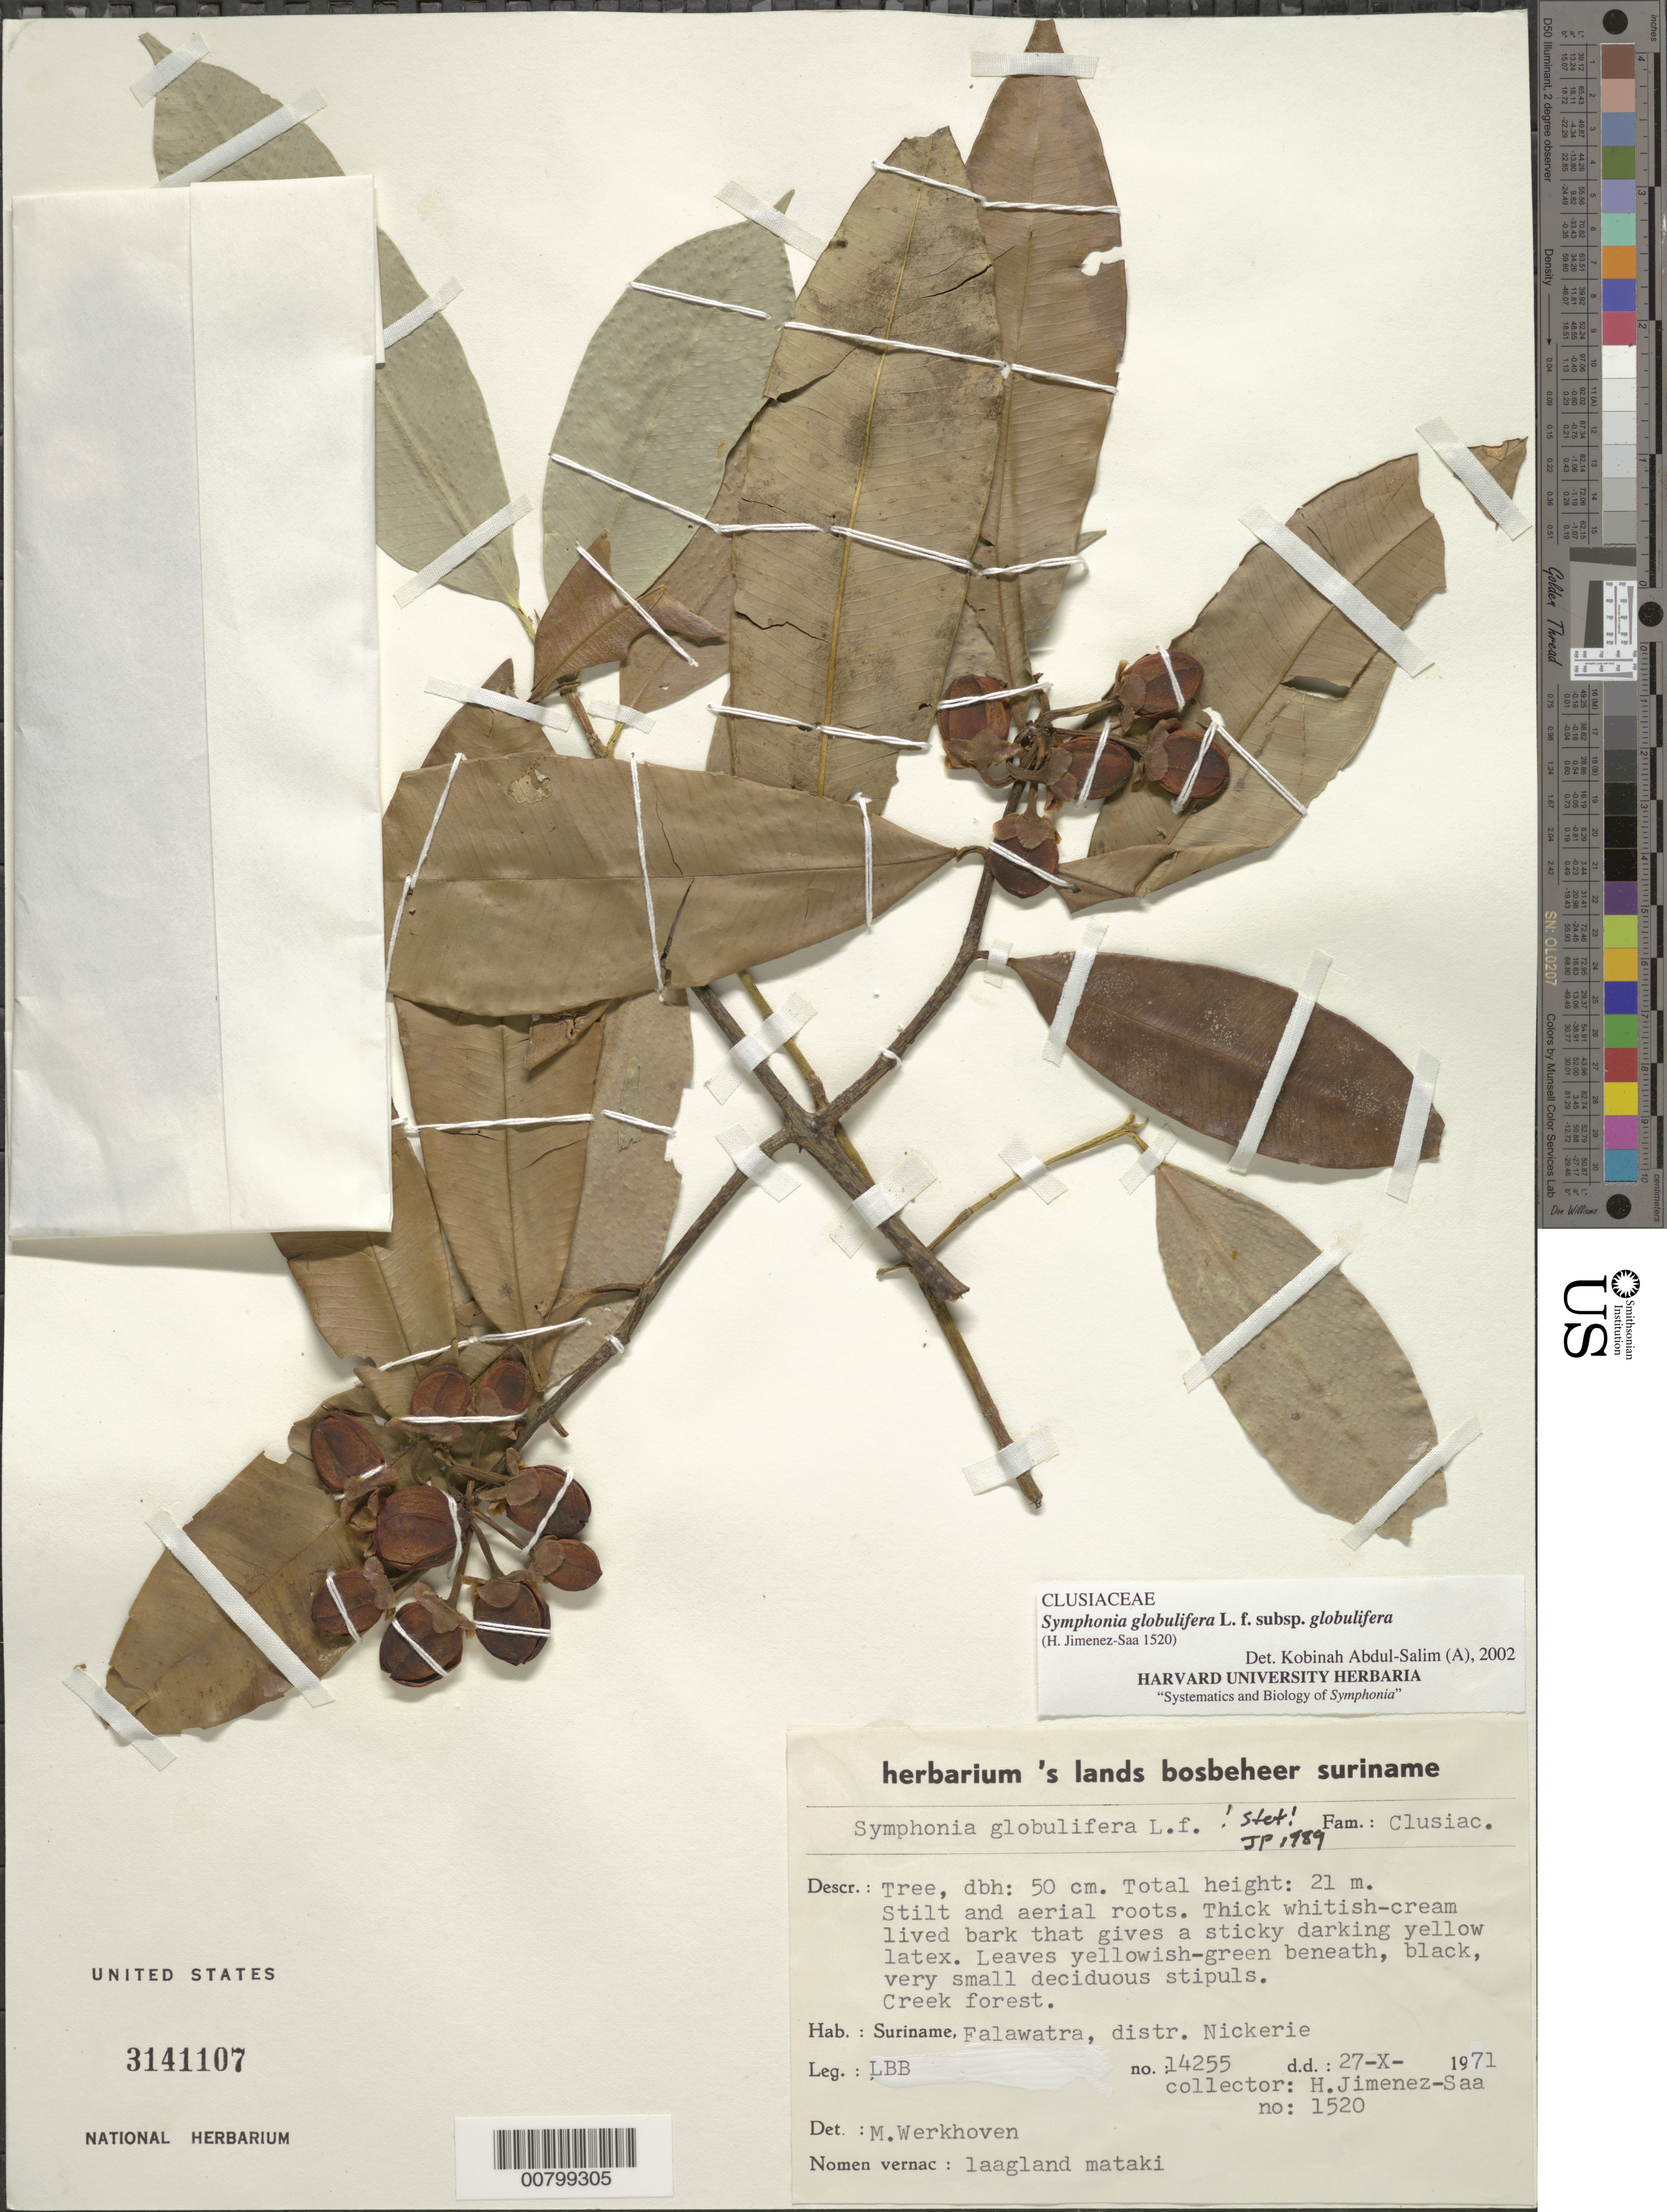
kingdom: Plantae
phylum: Tracheophyta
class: Magnoliopsida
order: Malpighiales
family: Clusiaceae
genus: Symphonia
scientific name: Symphonia globulifera subsp. globulifera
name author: L. f.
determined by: Abdul-Salim, K.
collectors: H. Jiménez-Saa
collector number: LBB 14255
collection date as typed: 27-Oct-71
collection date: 1971-10-27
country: Suriname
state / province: Nickerie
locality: Fallawatra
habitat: Creek forest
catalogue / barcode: US 3141107